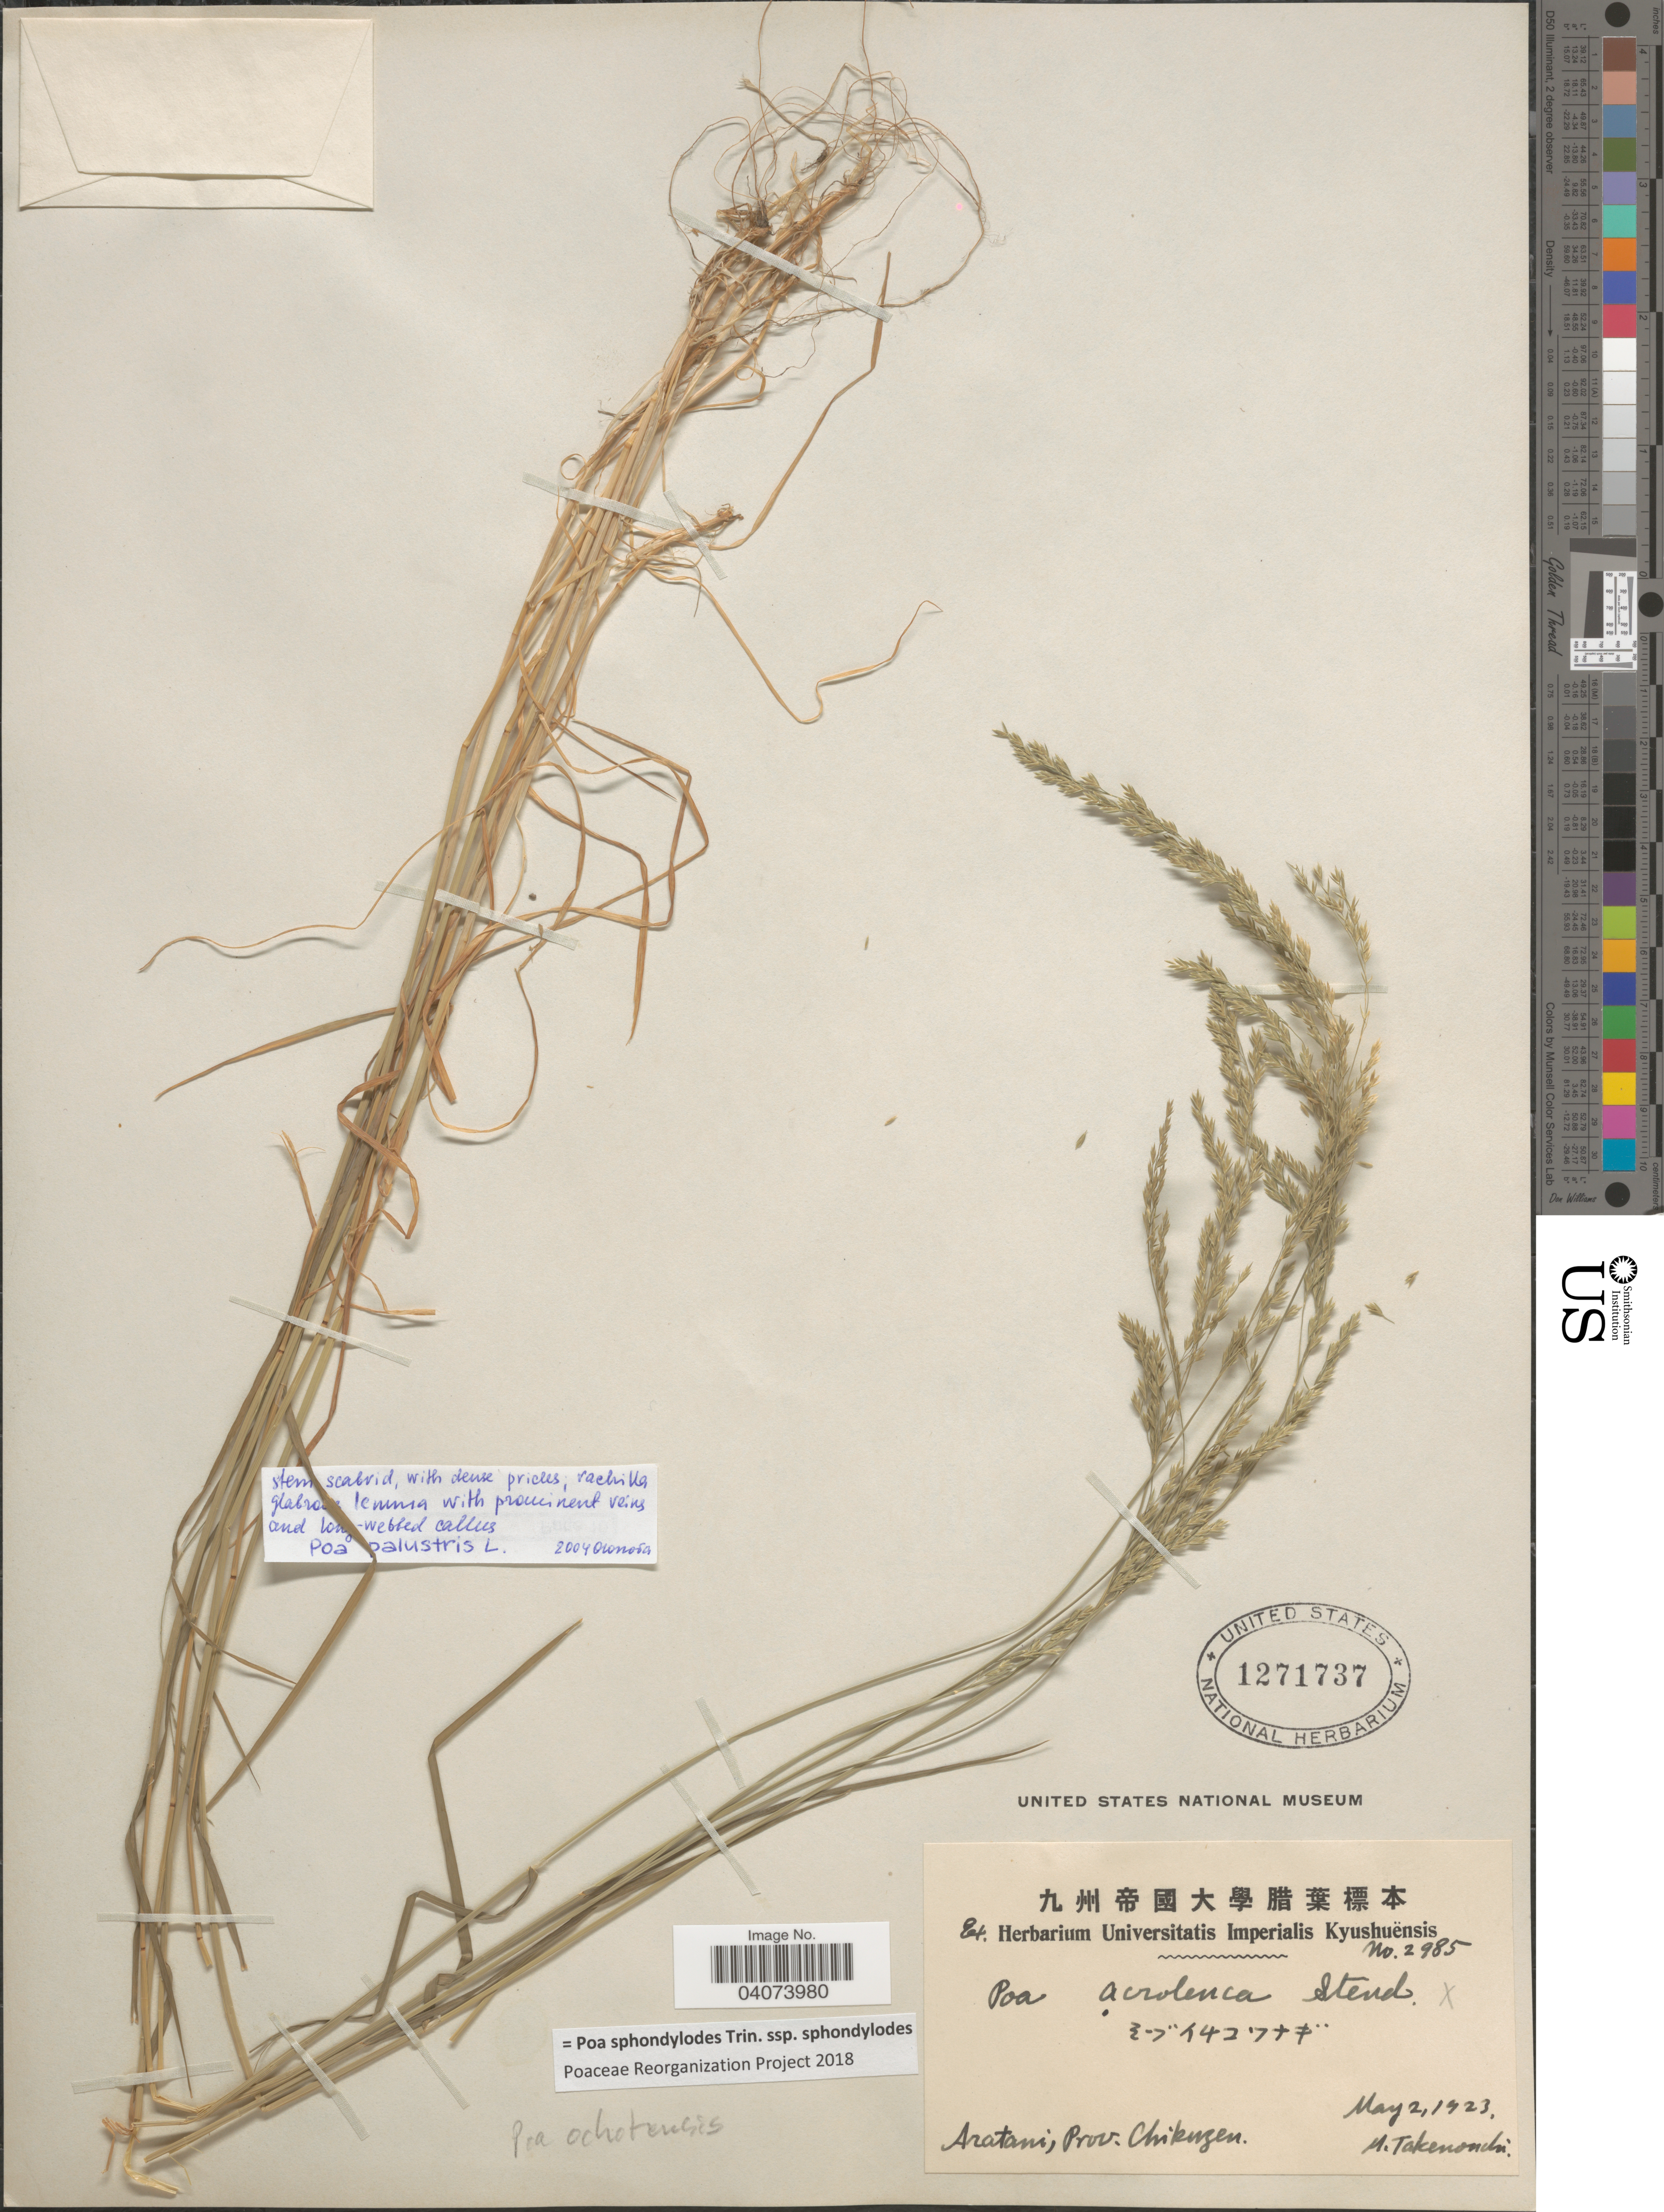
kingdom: Plantae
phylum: Tracheophyta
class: Liliopsida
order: Poales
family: Poaceae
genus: Poa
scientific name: Poa sphondylodes subsp. sphondylodes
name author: Trin.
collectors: M. Takenouchi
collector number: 2985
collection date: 1923-05-02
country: Japan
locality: Aratani, Prov. Chikuzen.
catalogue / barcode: US 1271737